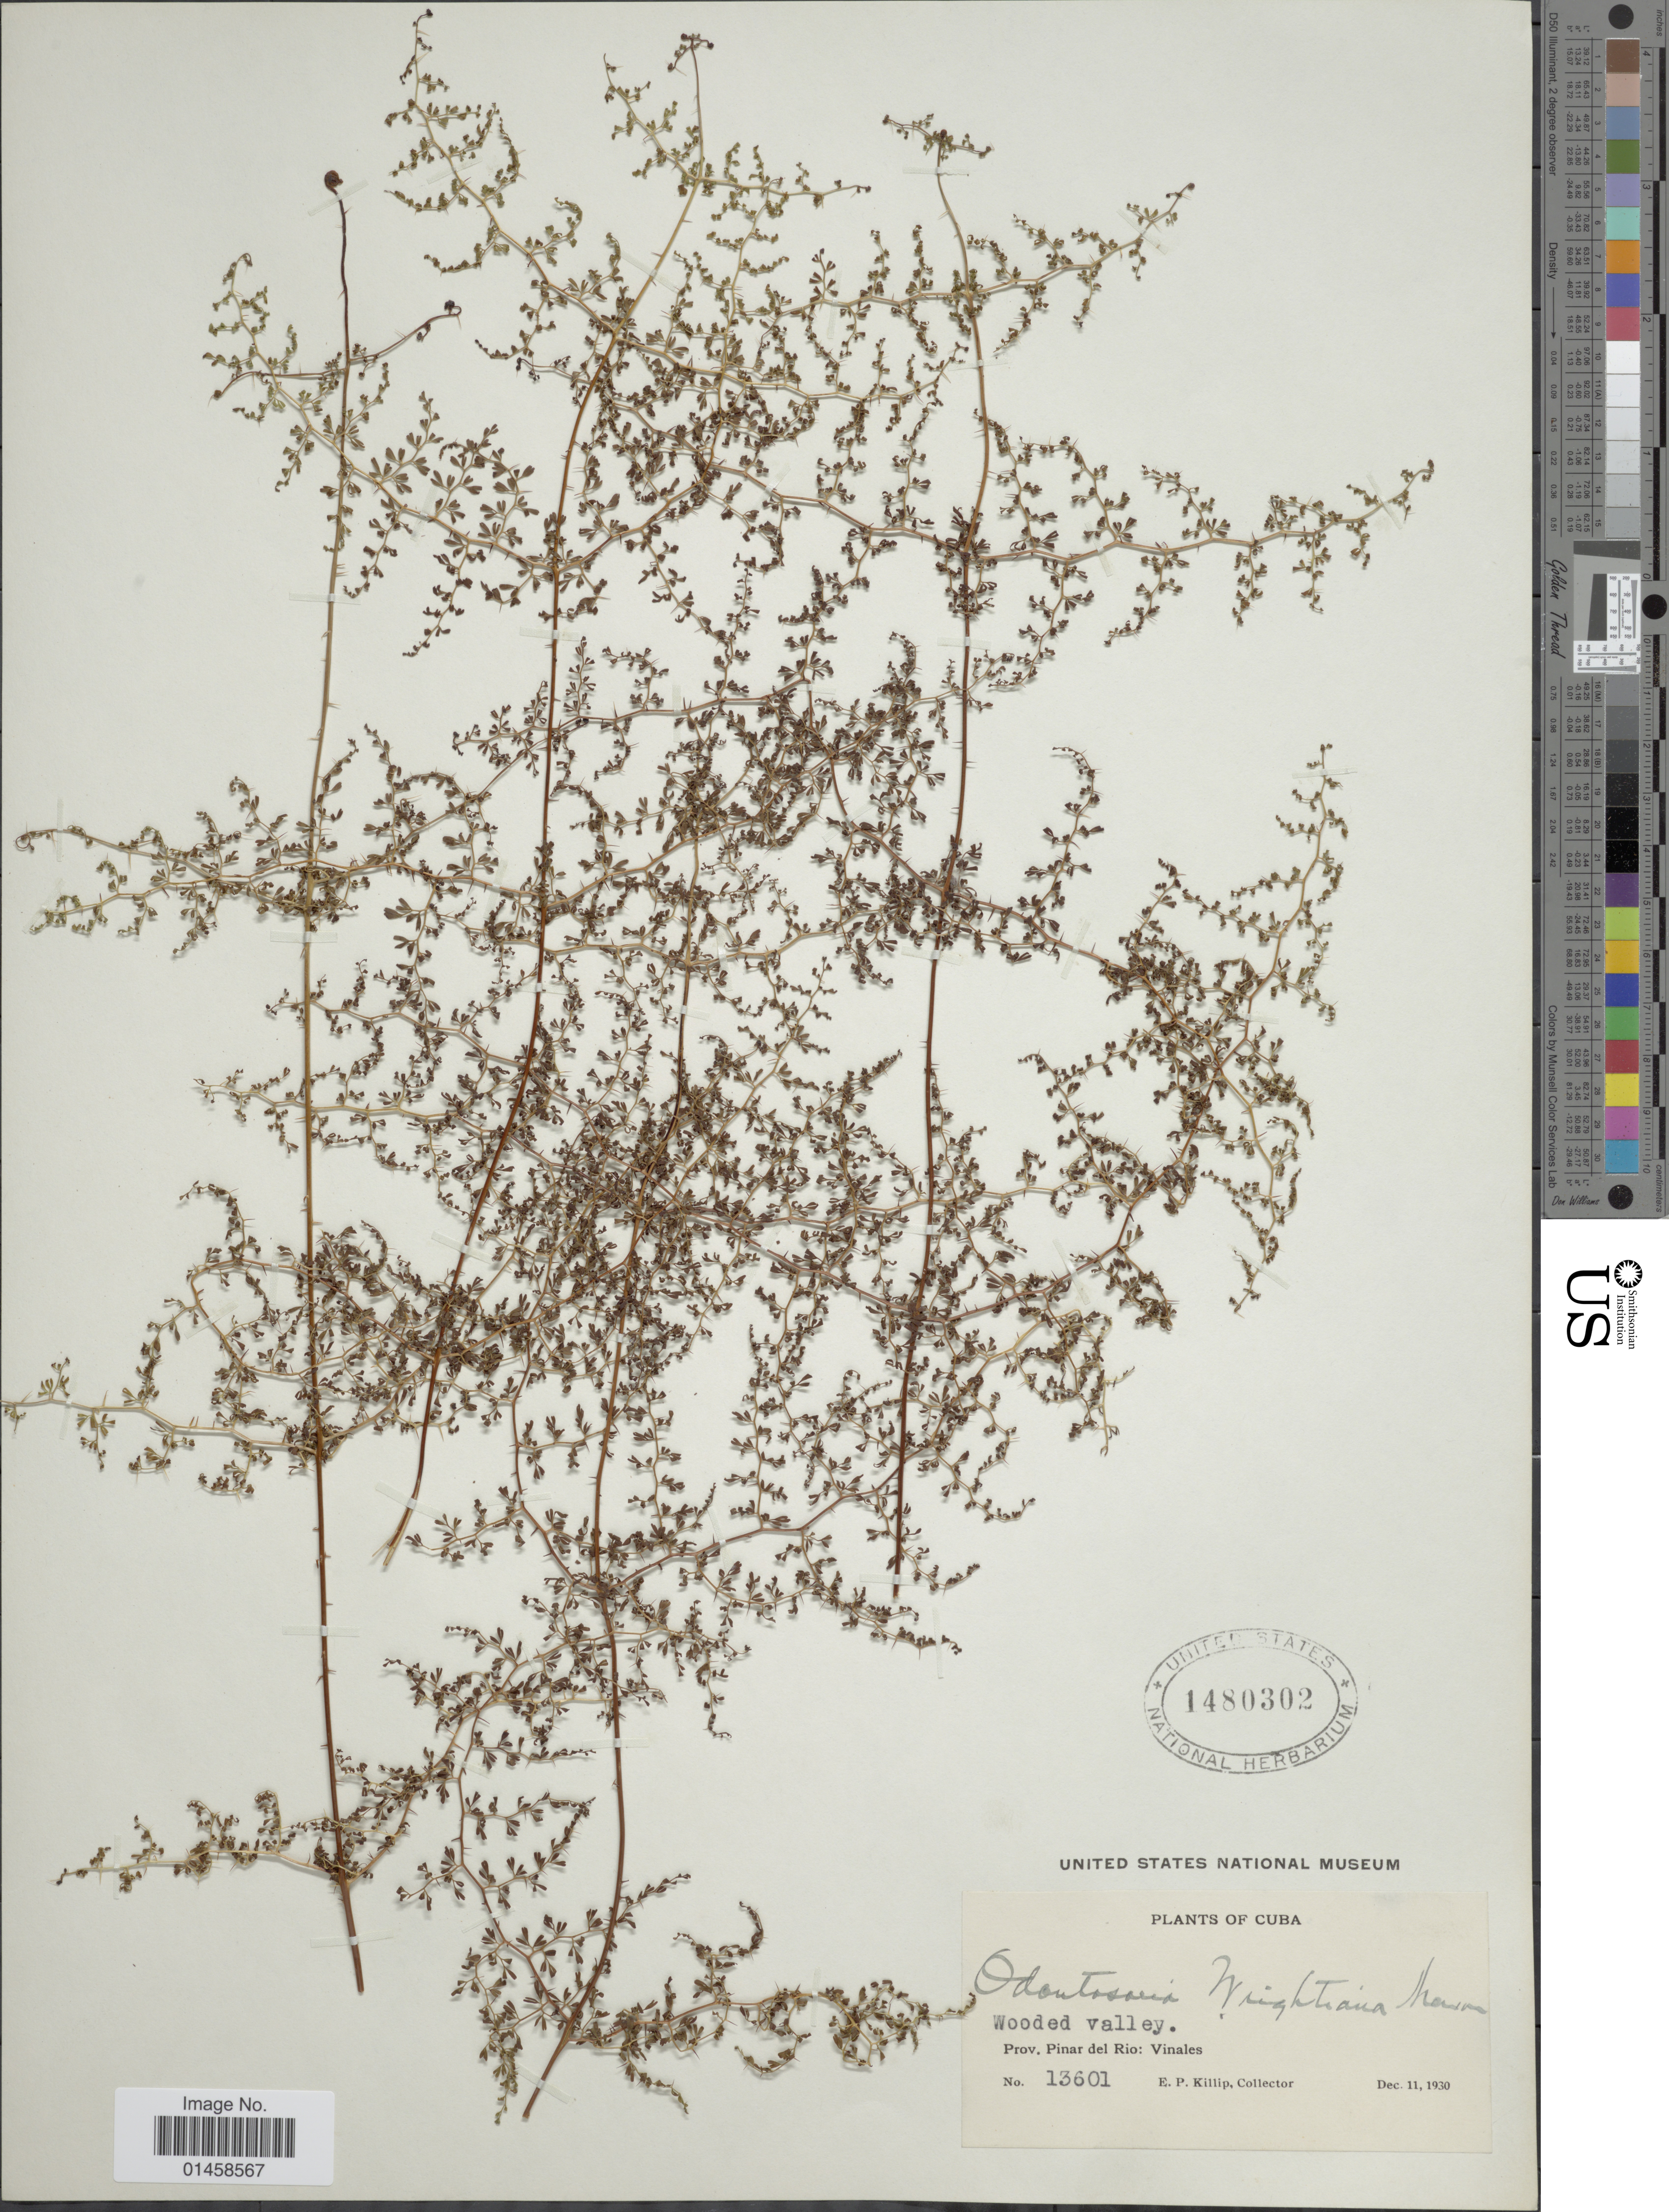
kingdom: Plantae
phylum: Tracheophyta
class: Polypodiopsida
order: Polypodiales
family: Lindsaeaceae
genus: Odontosoria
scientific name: Odontosoria wrightiana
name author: Maxon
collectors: E. P. Killip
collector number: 13601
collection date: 1930-12-11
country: Cuba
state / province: Pinar del Río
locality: Vinales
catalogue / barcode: US 1480302